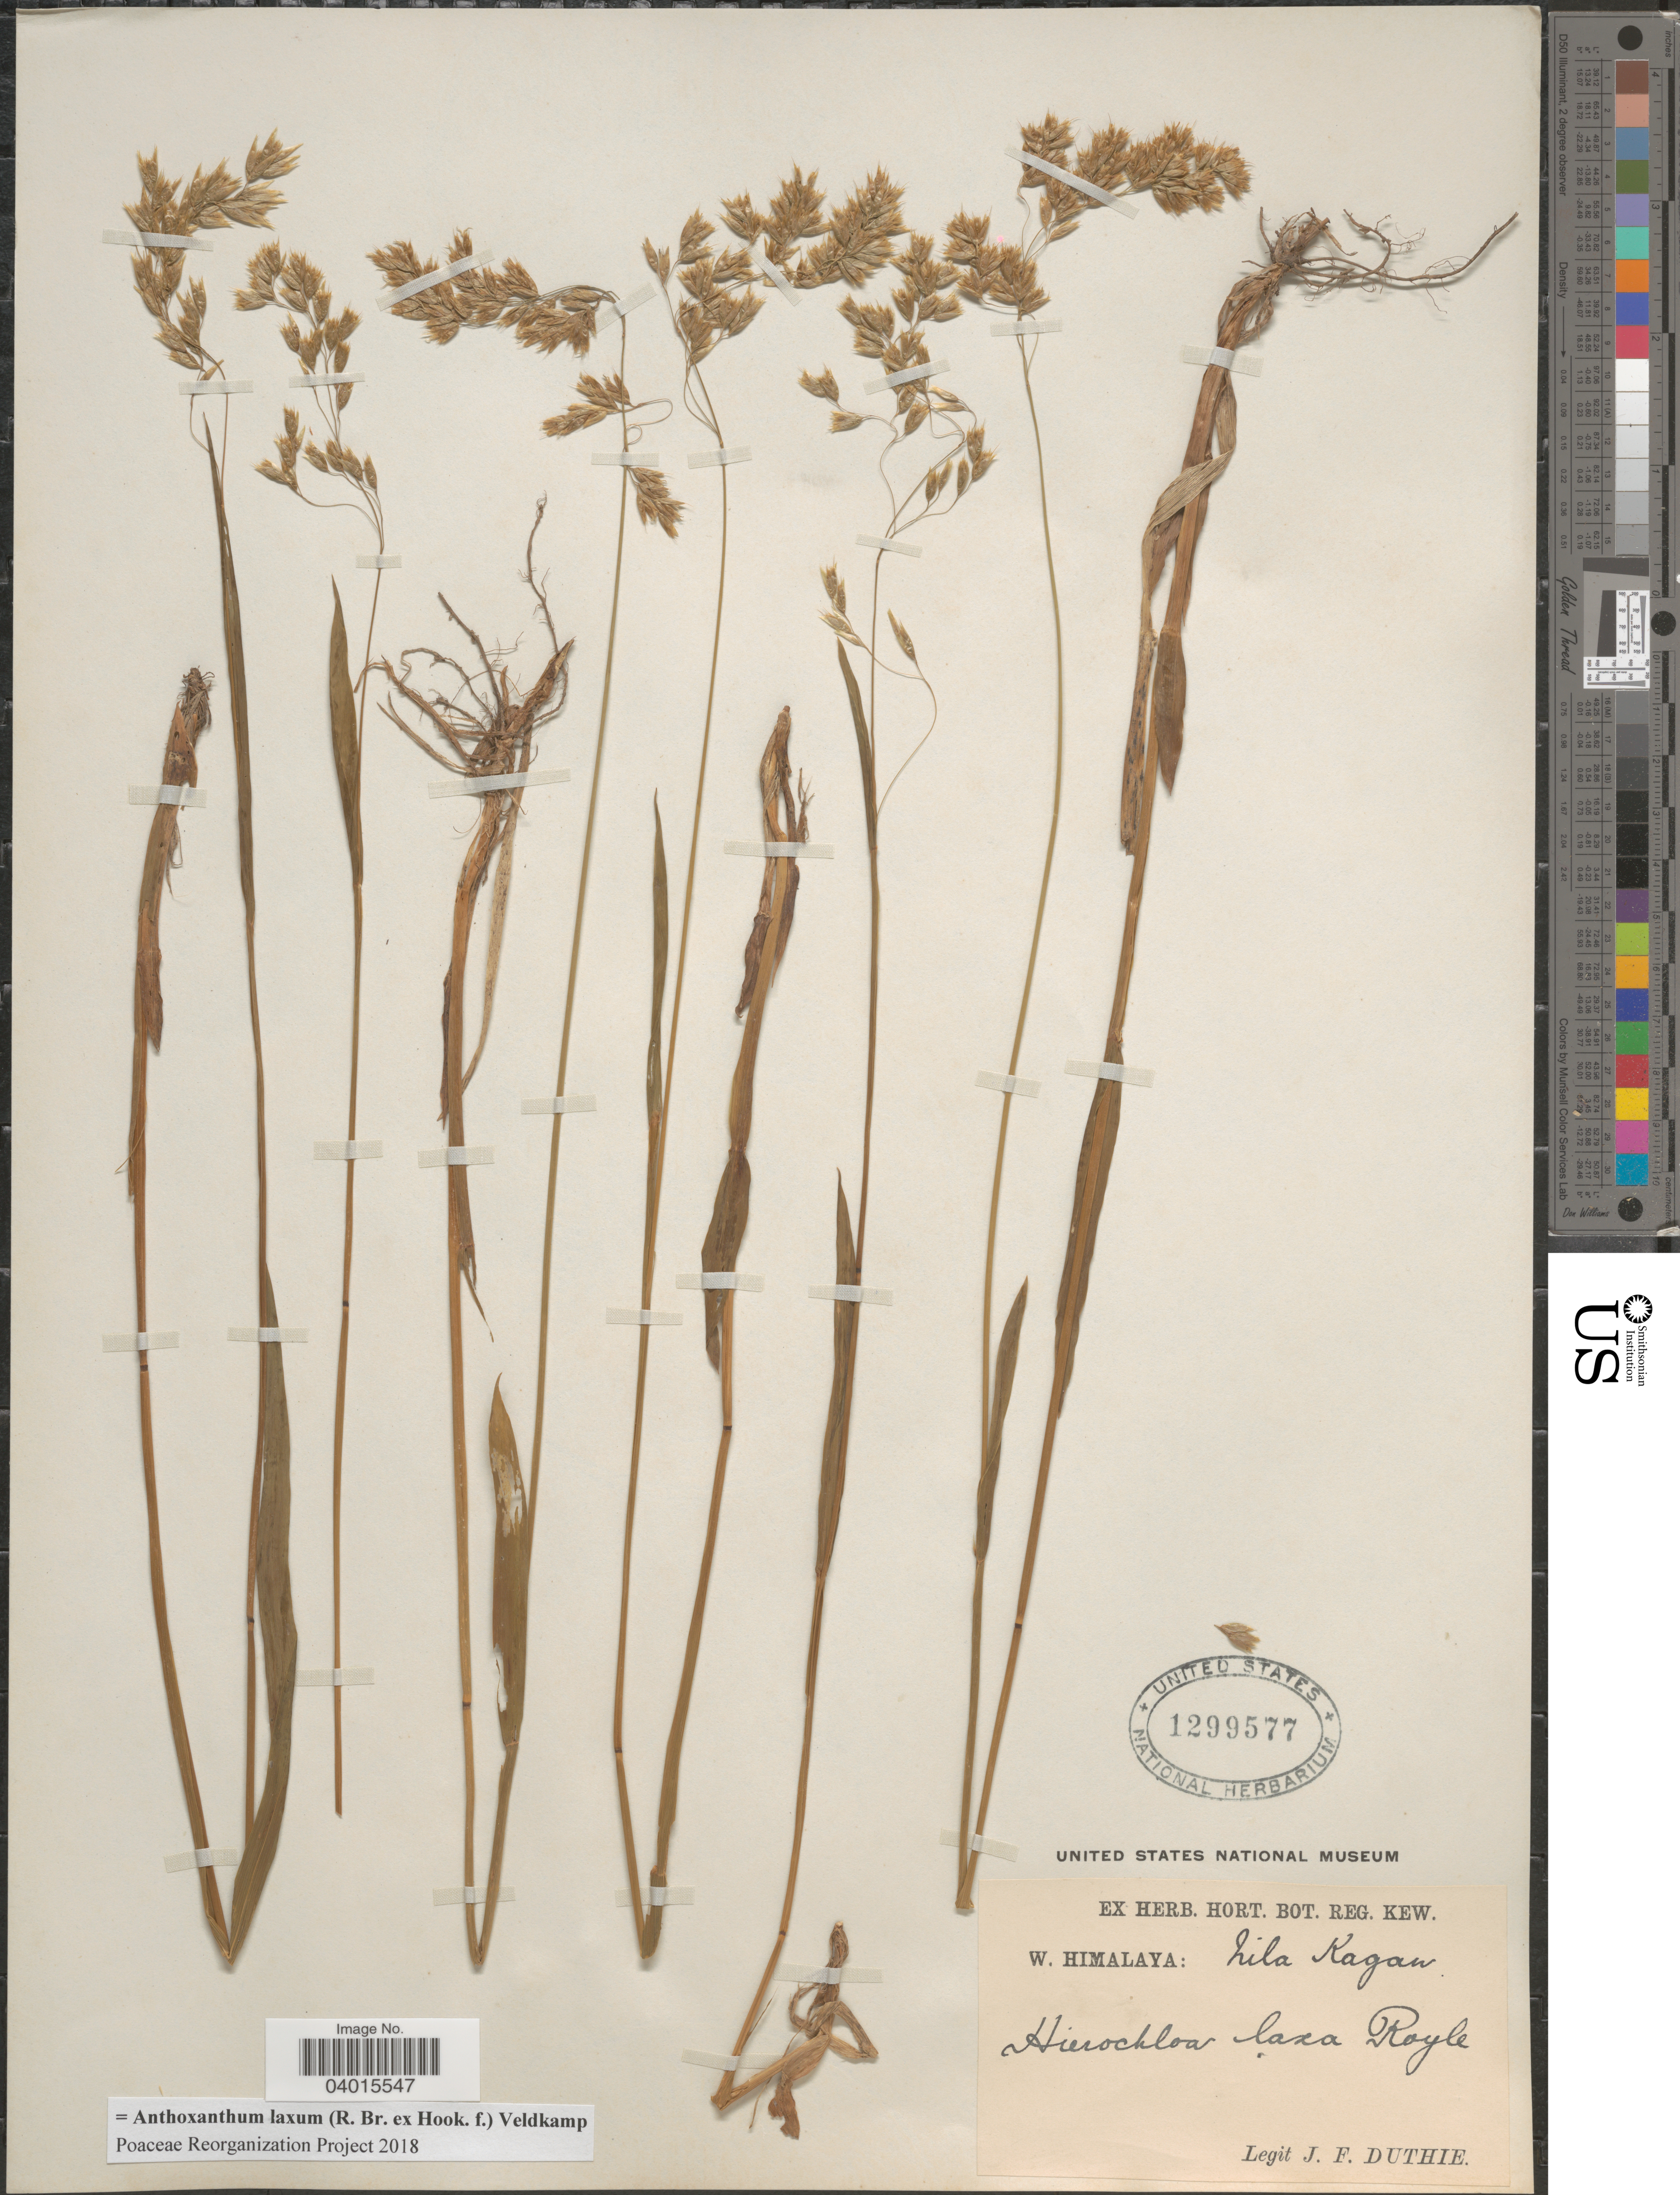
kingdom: Plantae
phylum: Tracheophyta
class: Liliopsida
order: Poales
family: Poaceae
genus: Anthoxanthum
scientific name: Anthoxanthum laxum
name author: (R. Br. ex Hook. f.) Veldkamp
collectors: J. F. Duthie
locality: W. Himalaya: Nila Kagan.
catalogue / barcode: US 1299577